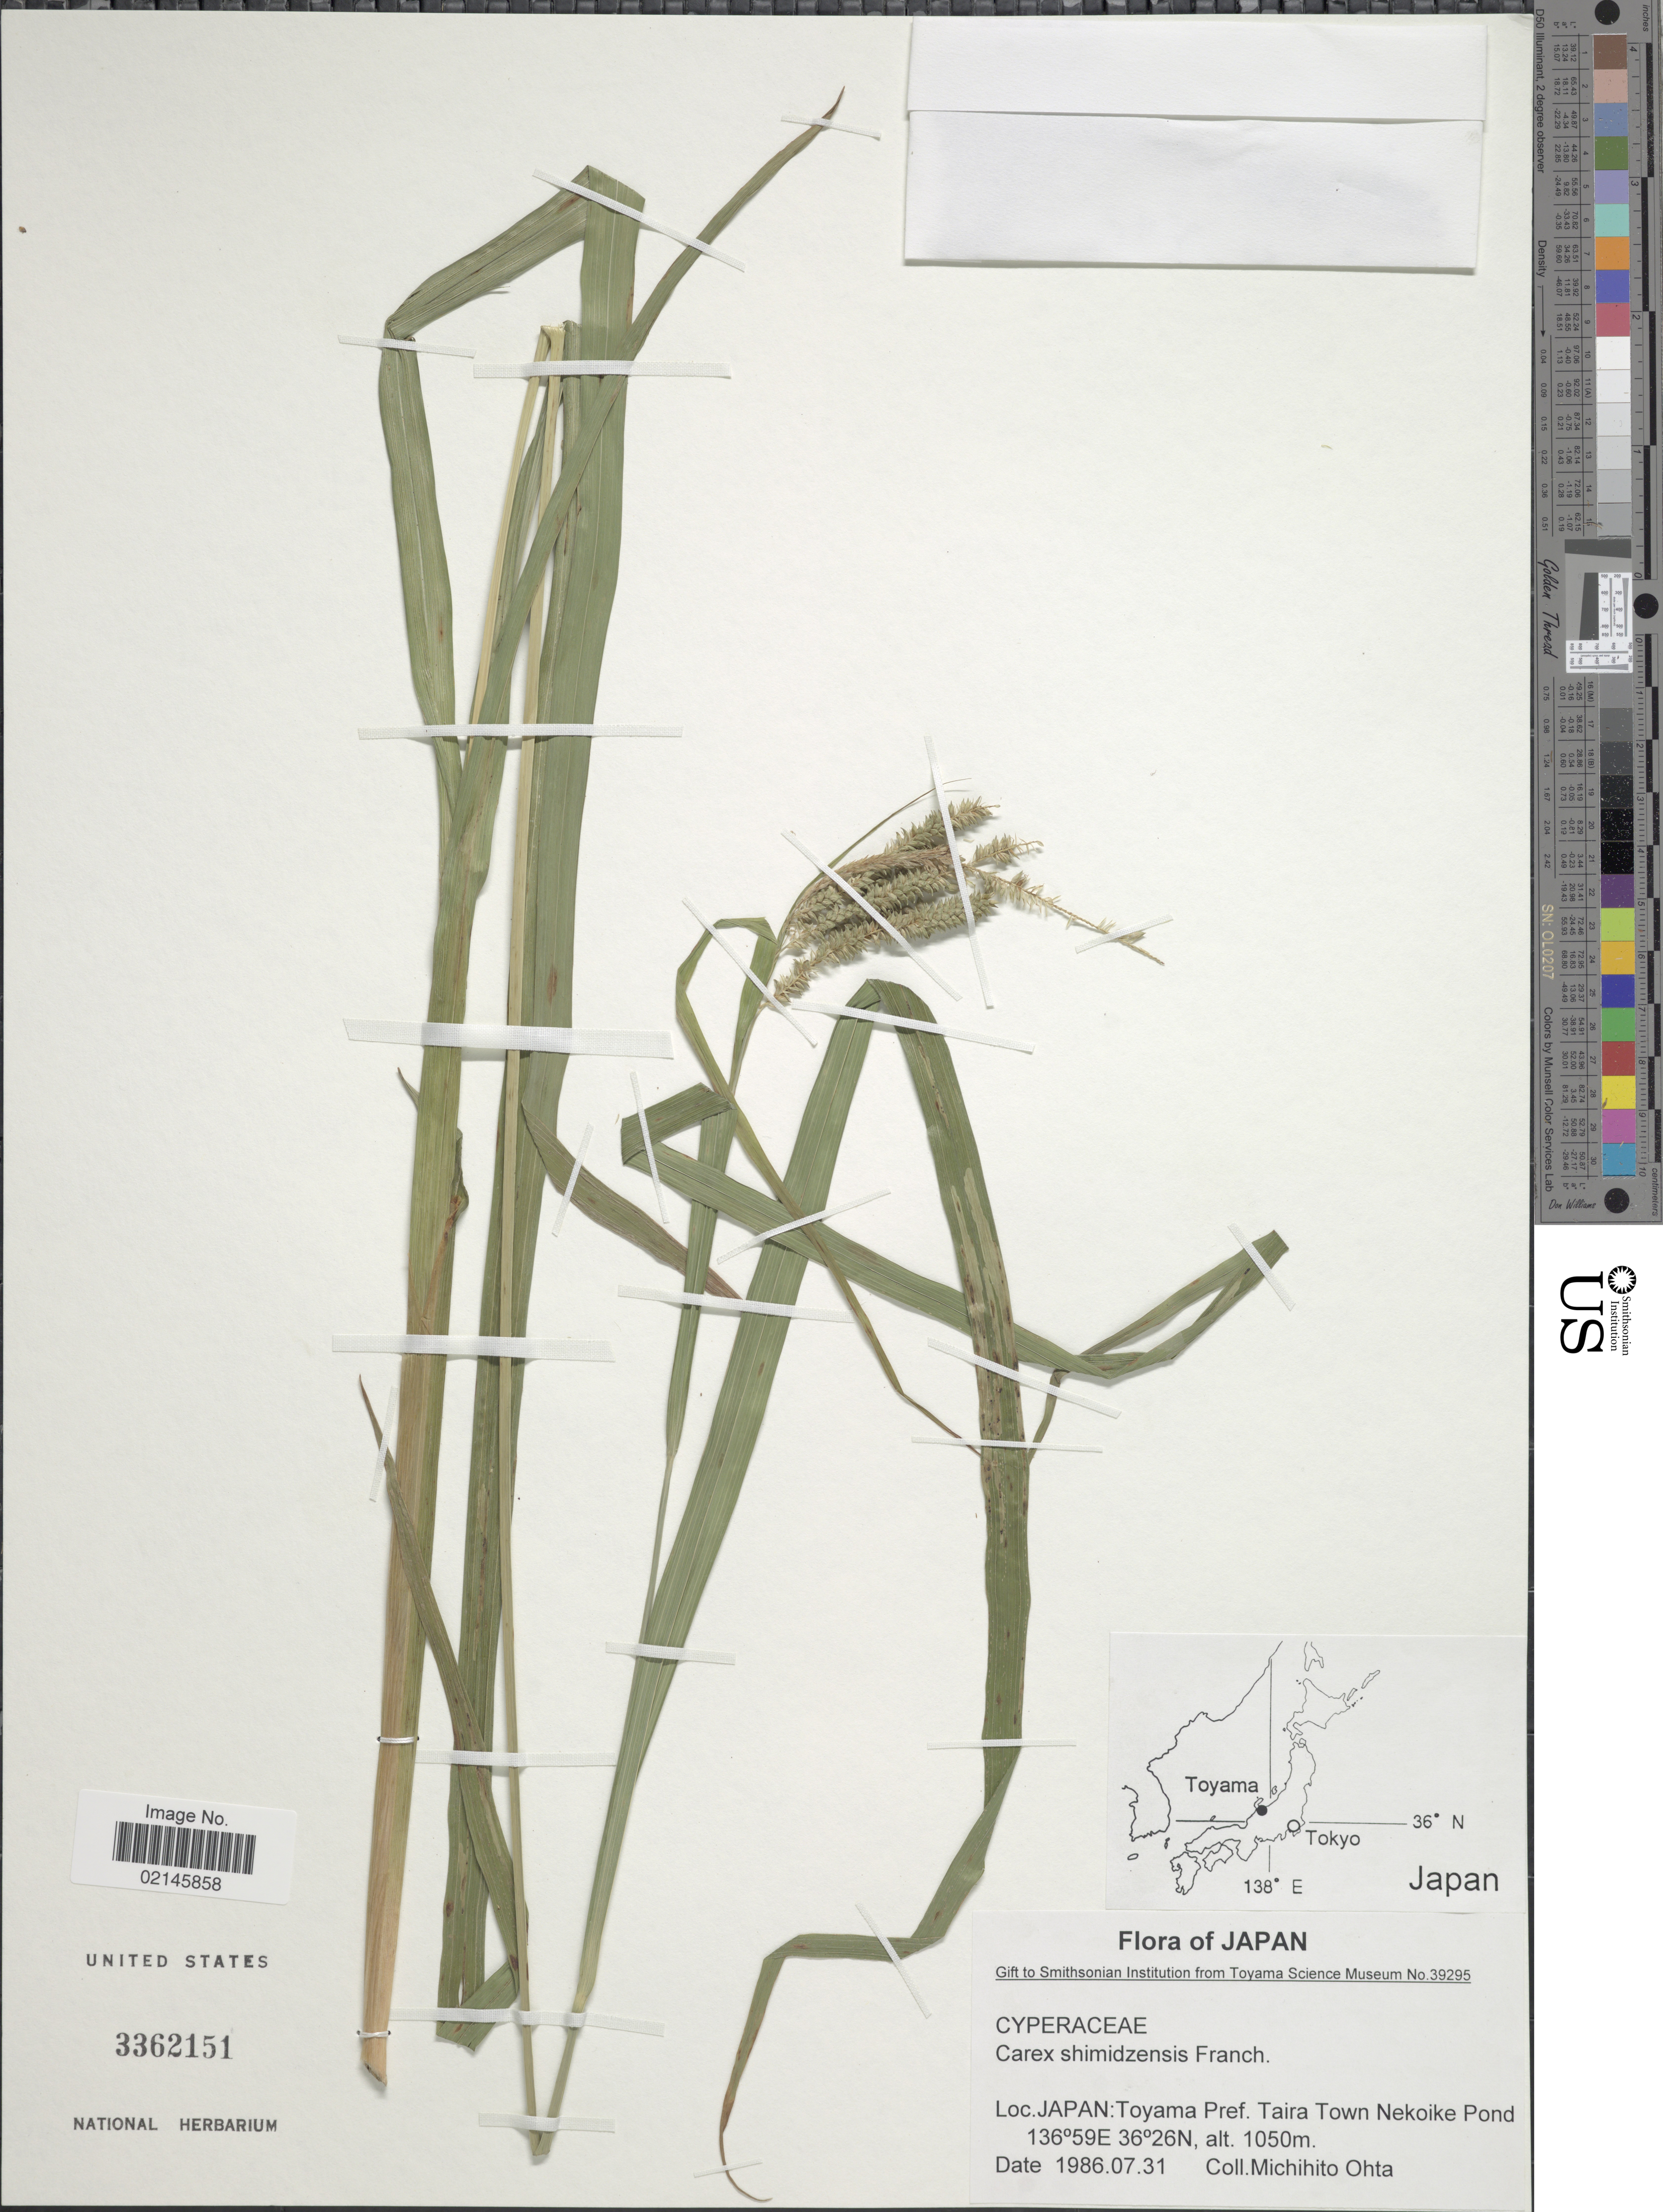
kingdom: Plantae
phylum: Tracheophyta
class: Liliopsida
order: Poales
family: Cyperaceae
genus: Carex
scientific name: Carex shimidzensis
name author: Franch.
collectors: M. Ohta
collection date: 1986-07-31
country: Japan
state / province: Toyama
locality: Taira Town Nekoike Pond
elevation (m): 1050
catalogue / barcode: US 3362151